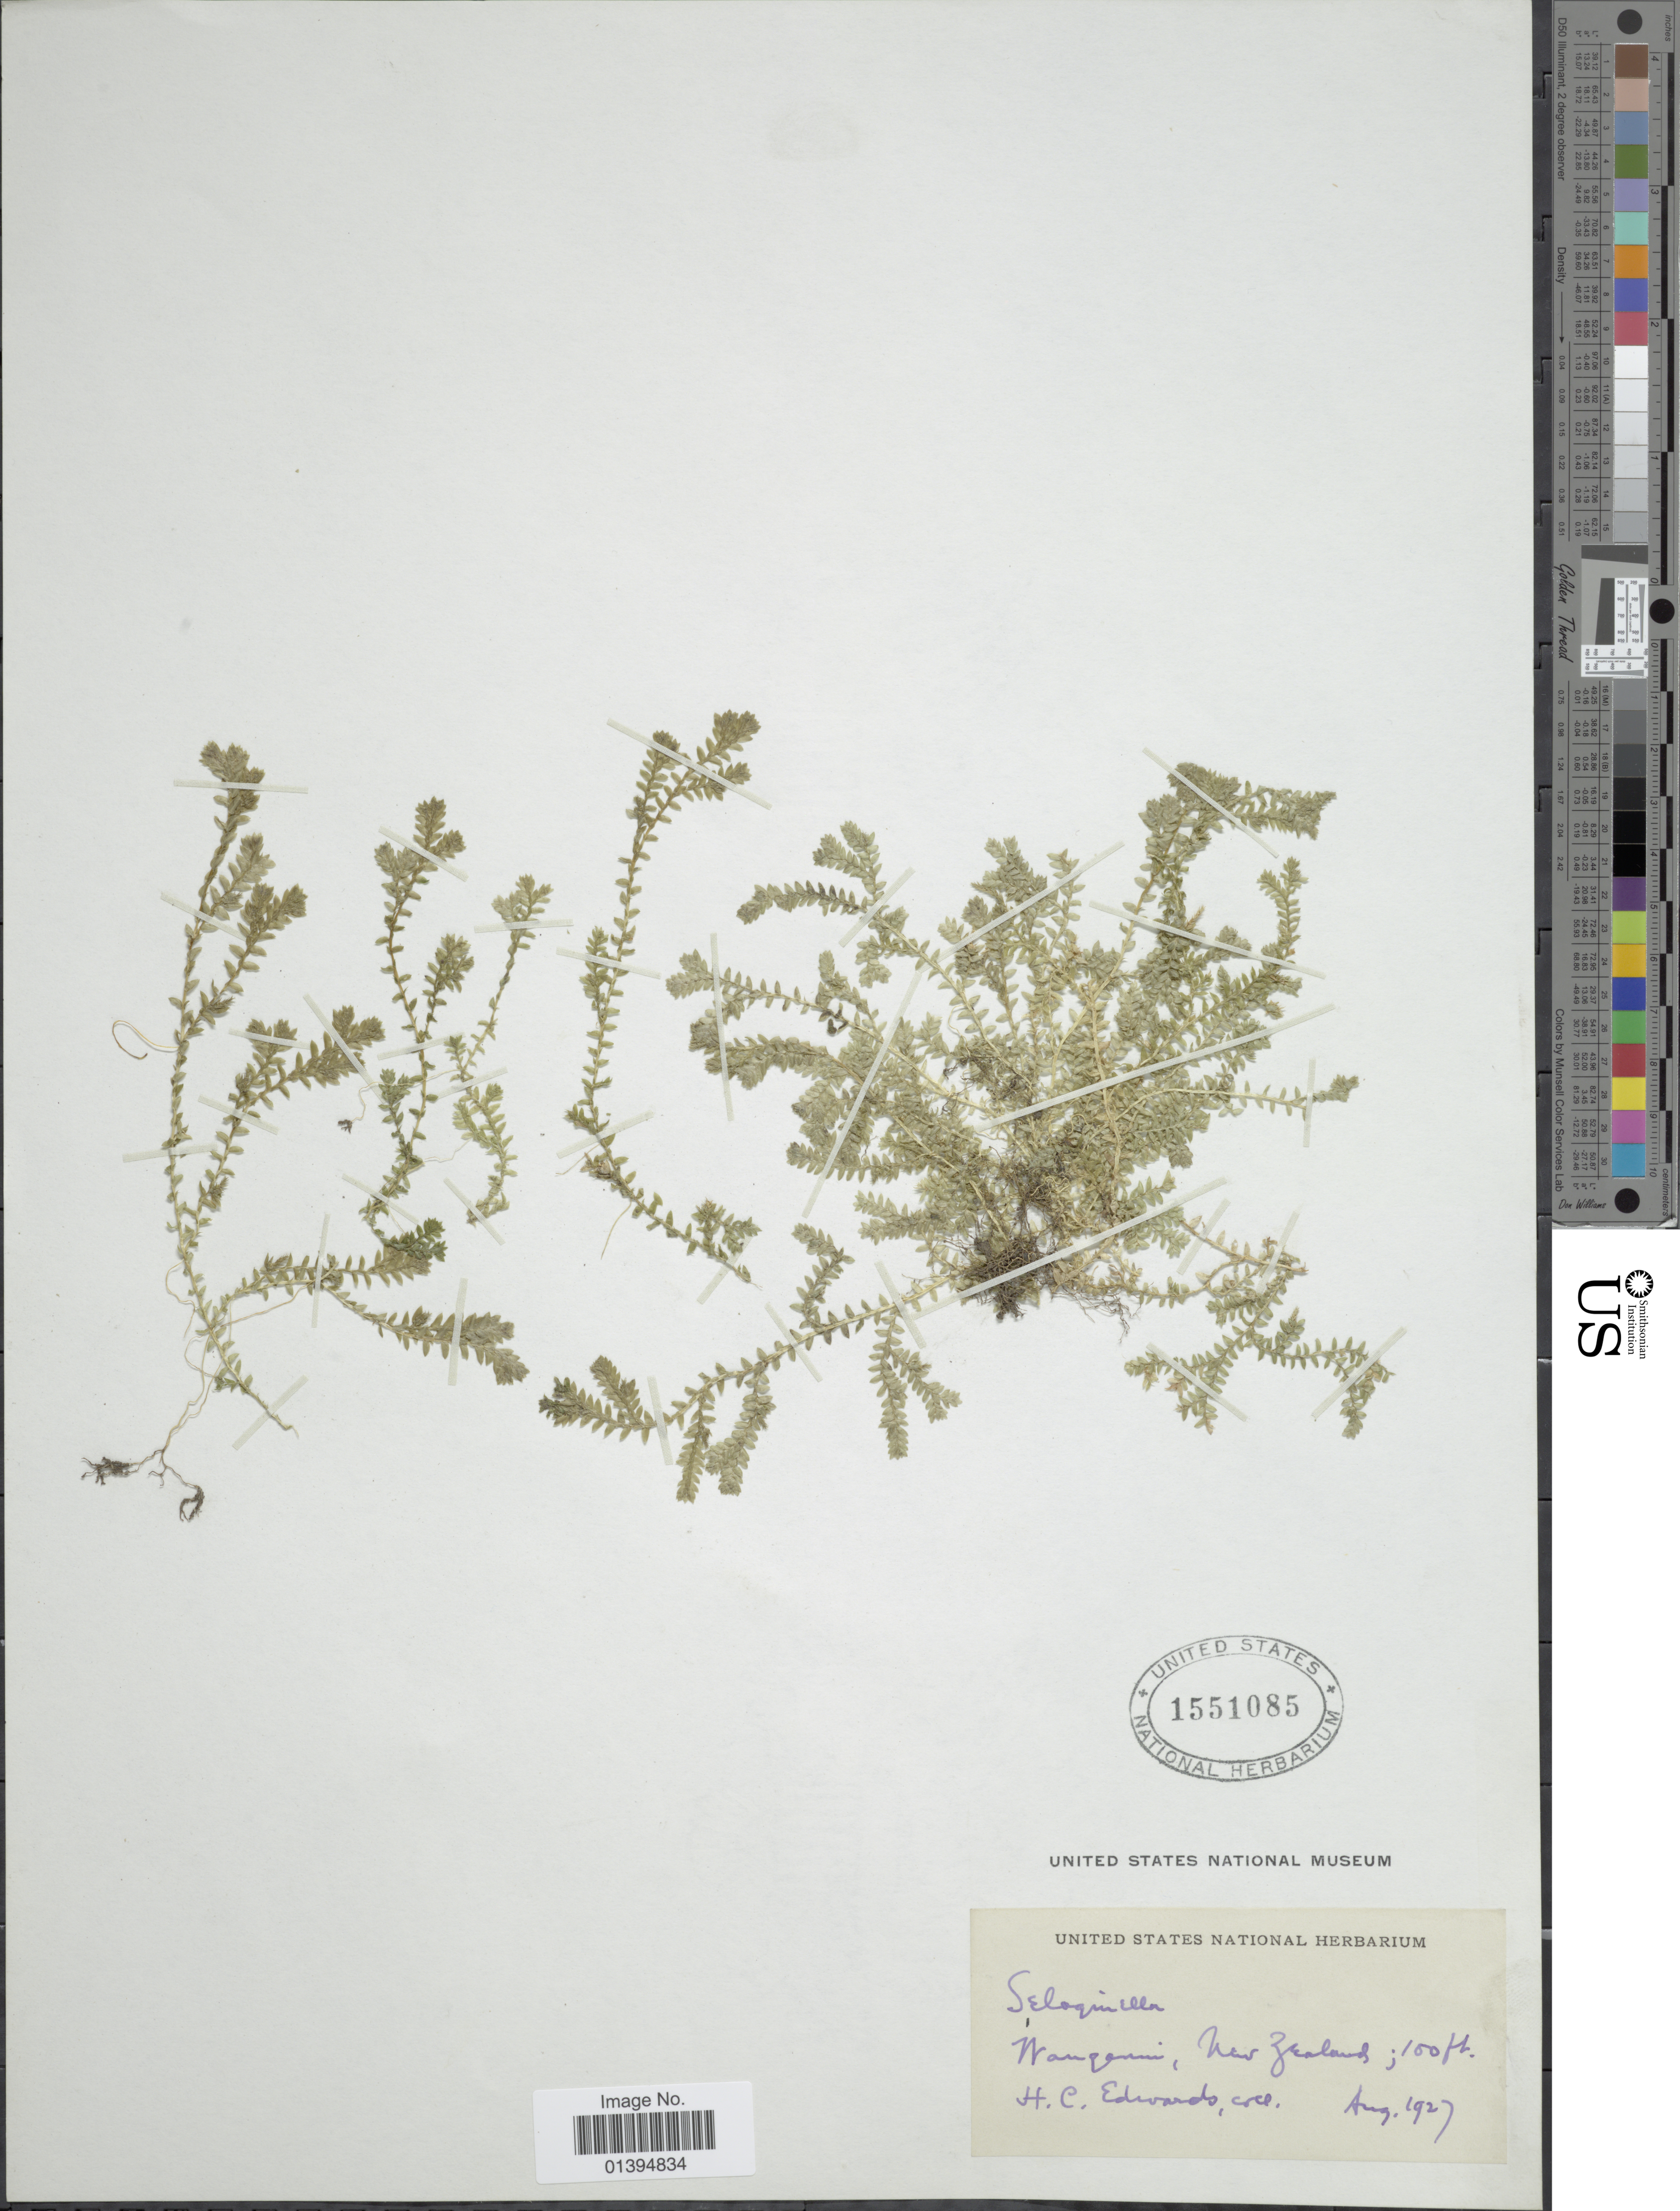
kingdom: Plantae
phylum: Tracheophyta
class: Lycopodiopsida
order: Selaginellales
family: Selaginellaceae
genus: Selaginella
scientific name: Selaginella sp.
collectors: H. Edwards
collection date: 1927-08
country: New Zealand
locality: Wangarei [Whangarei]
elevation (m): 30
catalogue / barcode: US 1551085